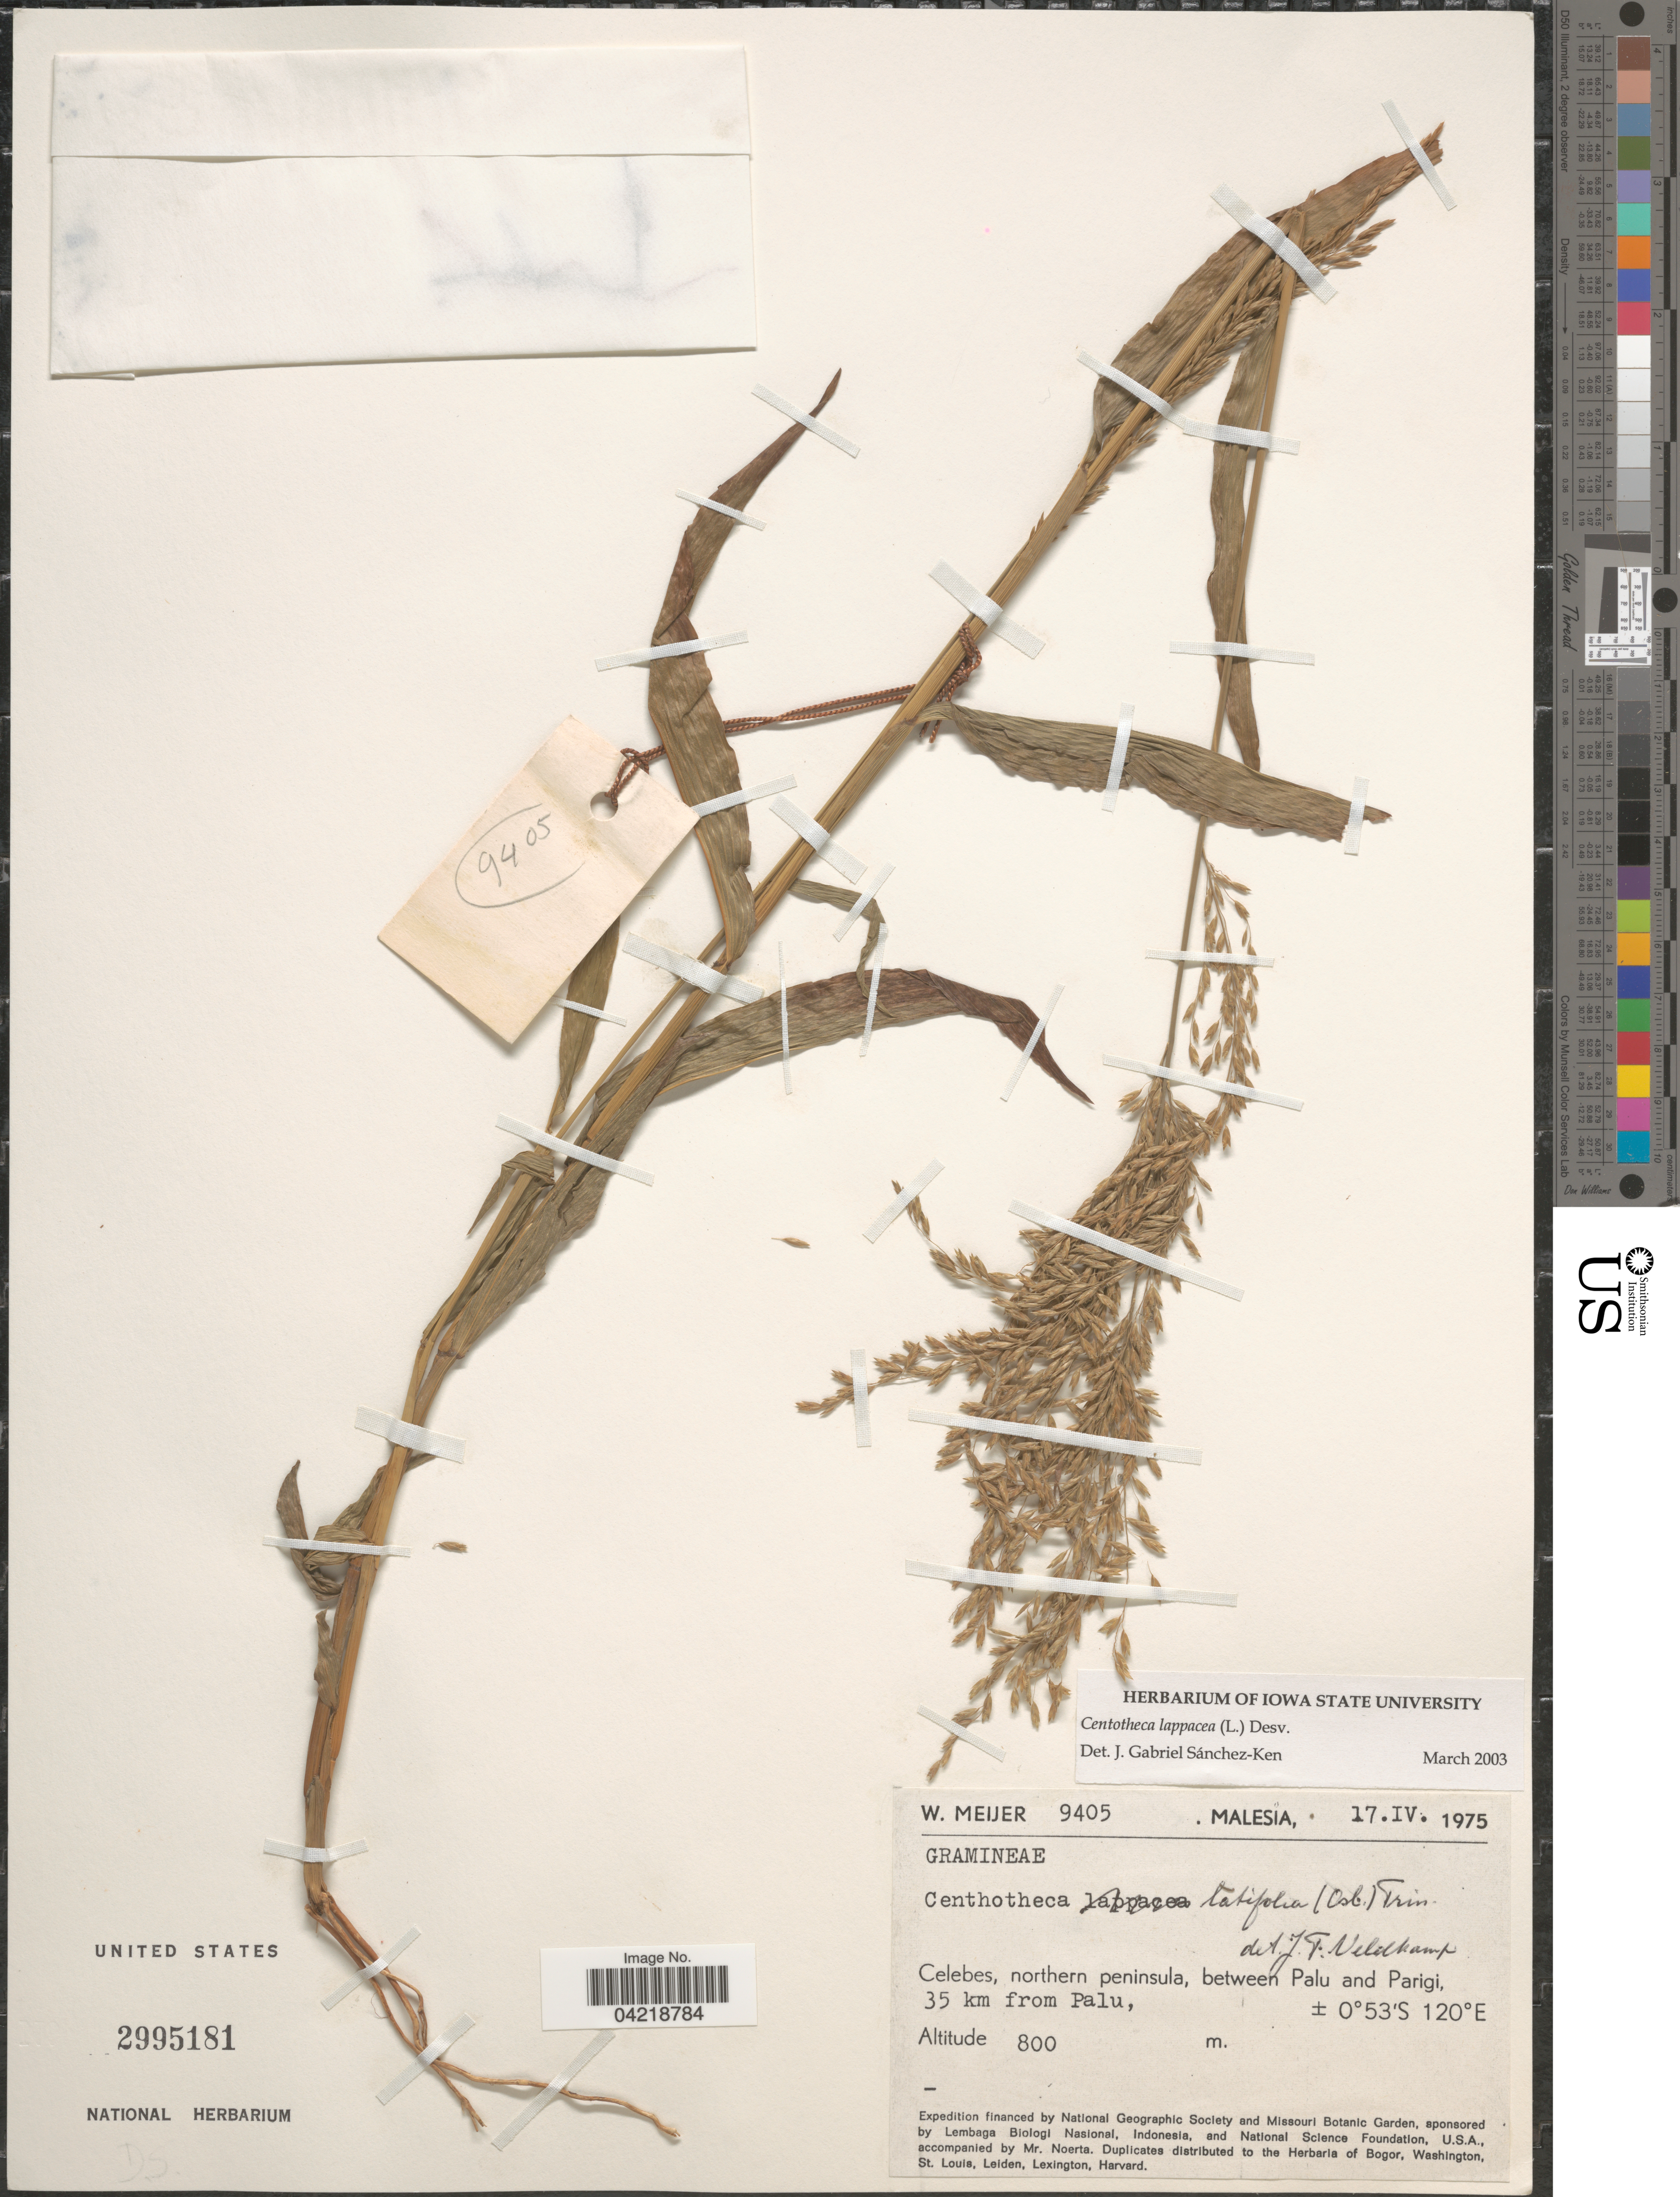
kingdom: Plantae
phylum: Tracheophyta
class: Liliopsida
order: Poales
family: Poaceae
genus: Centotheca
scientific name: Centotheca lappacea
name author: (L.) Desv.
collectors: W. Meijer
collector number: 9405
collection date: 1975-04-17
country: Malaysia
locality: Celebes, northern peninsula, between Palu and Parigi, 35 km from Palu. Malesia.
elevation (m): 800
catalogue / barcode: US 2995181